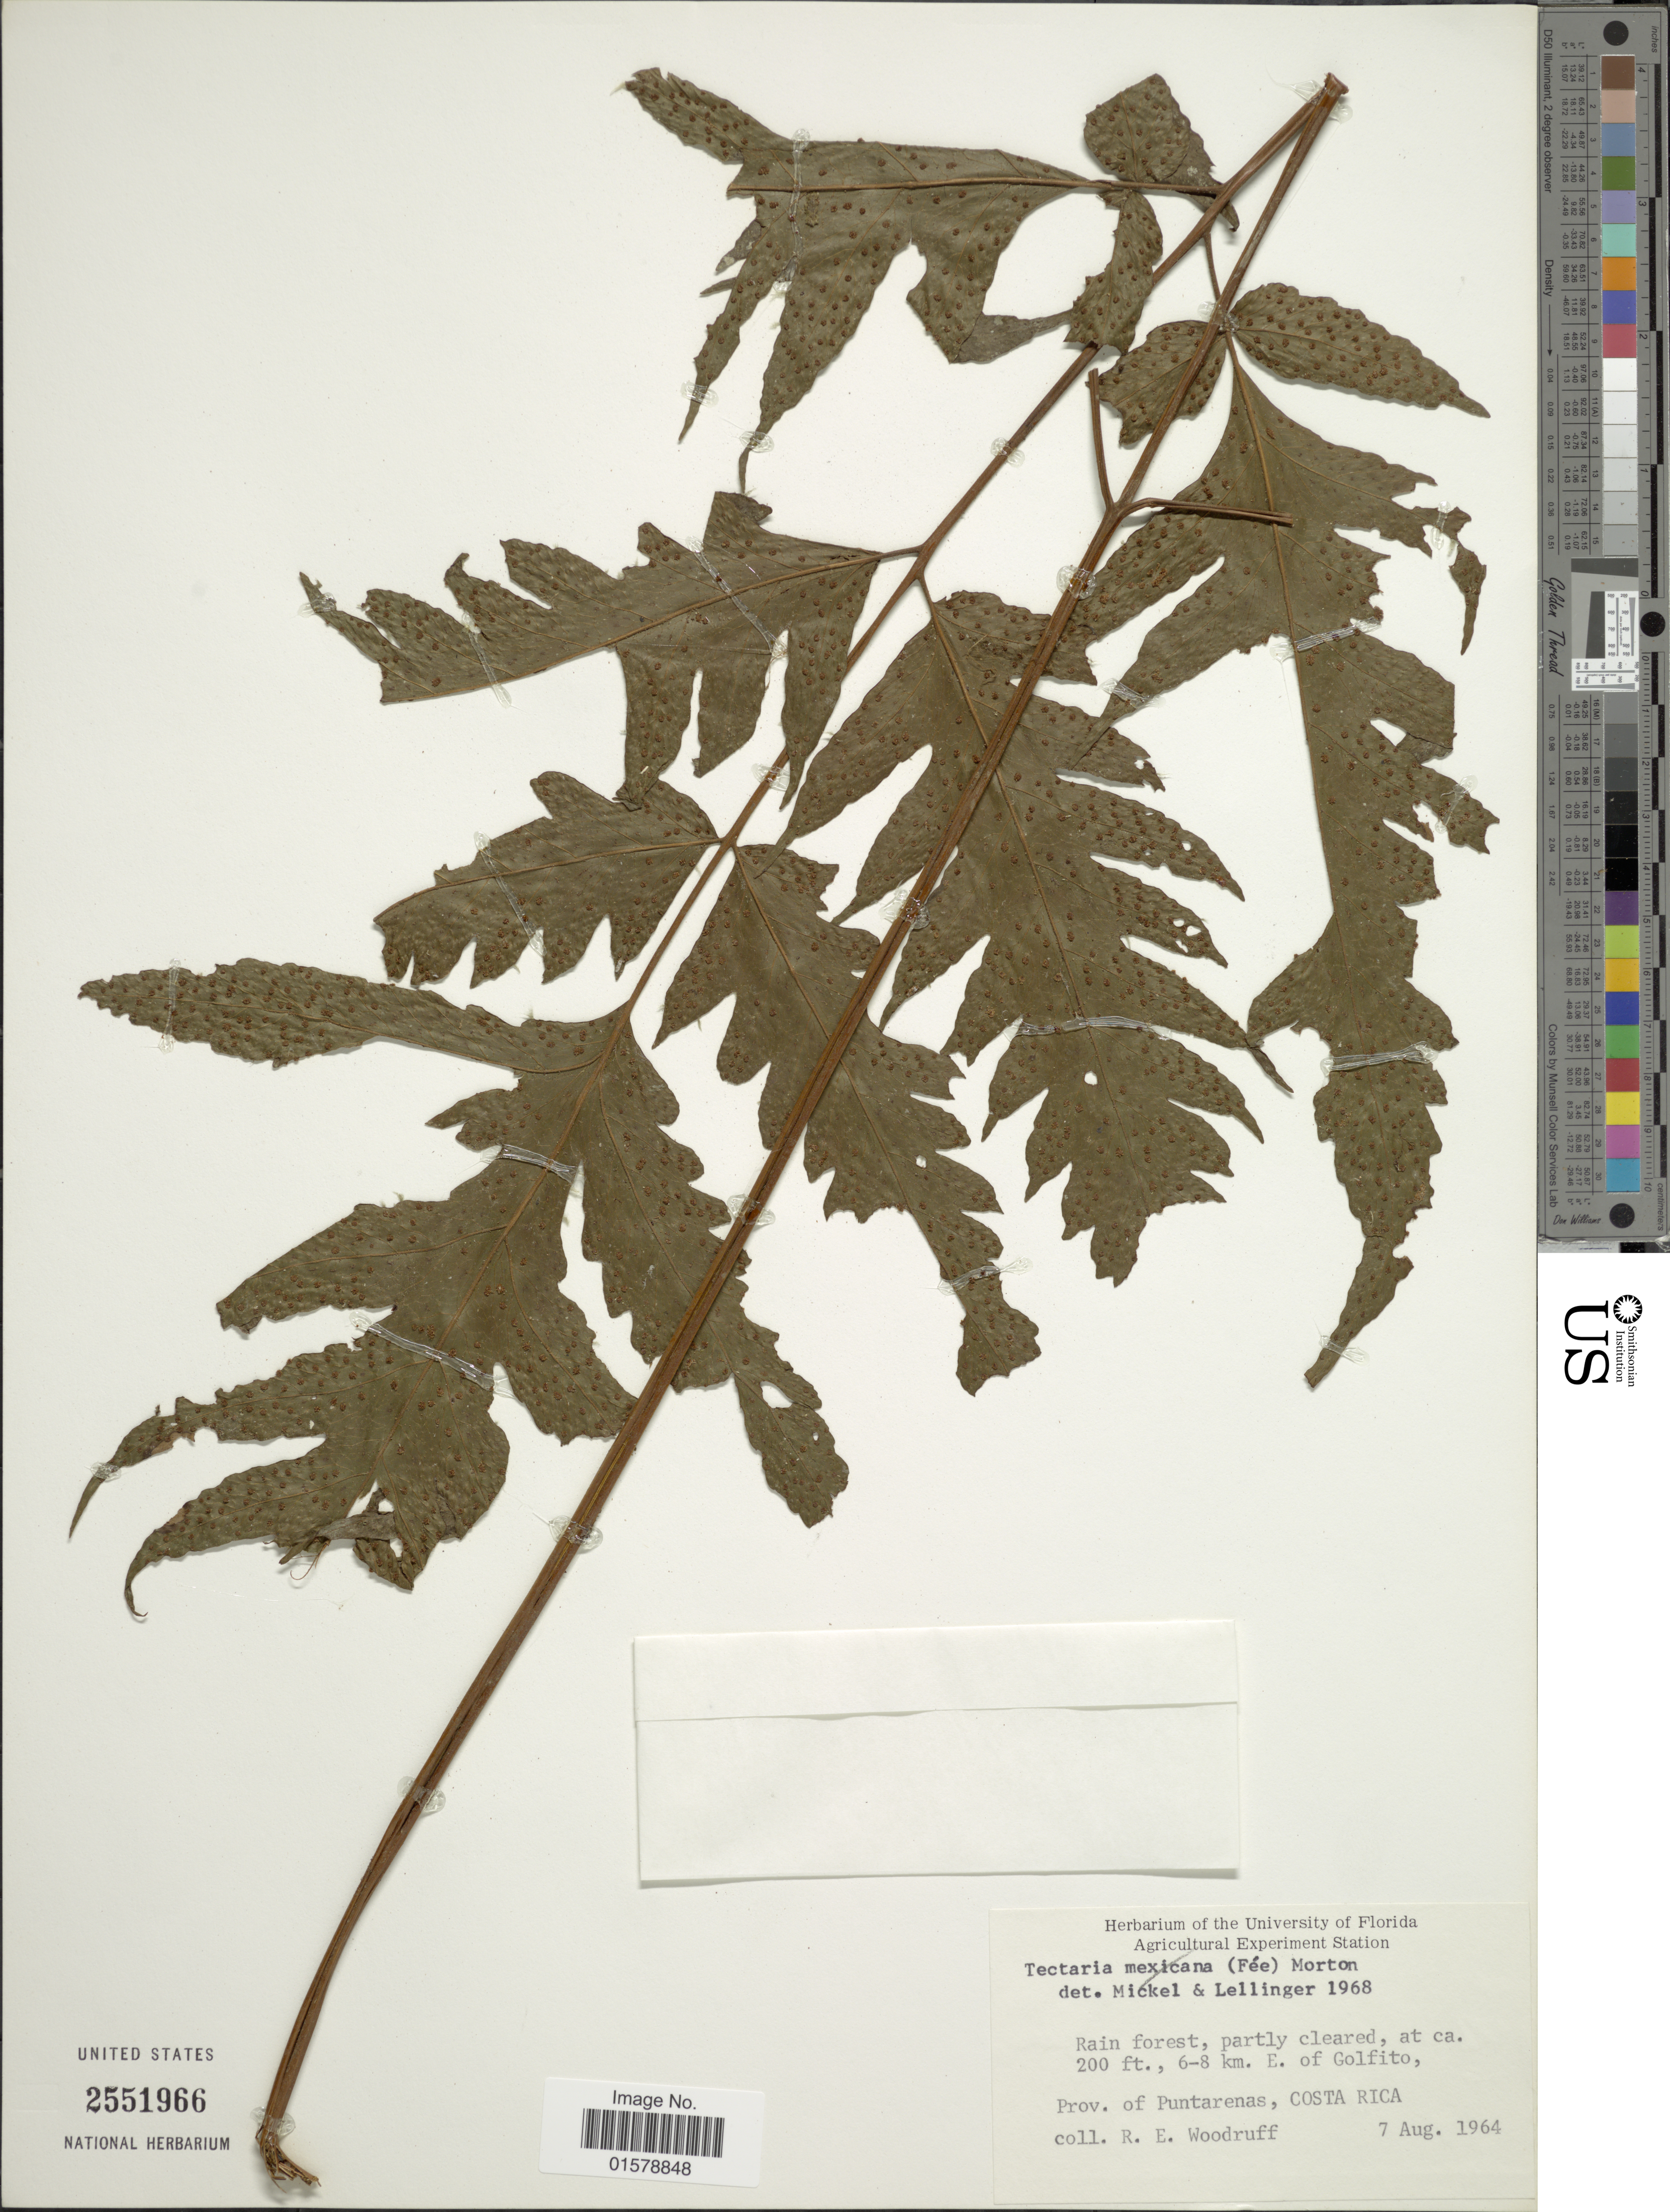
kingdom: Plantae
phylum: Tracheophyta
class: Polypodiopsida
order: Polypodiales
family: Tectariaceae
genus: Tectaria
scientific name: Tectaria rivalis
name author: (Mett. ex Kuhn) C. Chr.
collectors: R. Woodruff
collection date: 1964-08-07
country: Costa Rica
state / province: Puntarenas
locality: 6-8 km. E. of Golfito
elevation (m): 61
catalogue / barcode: US 2551966